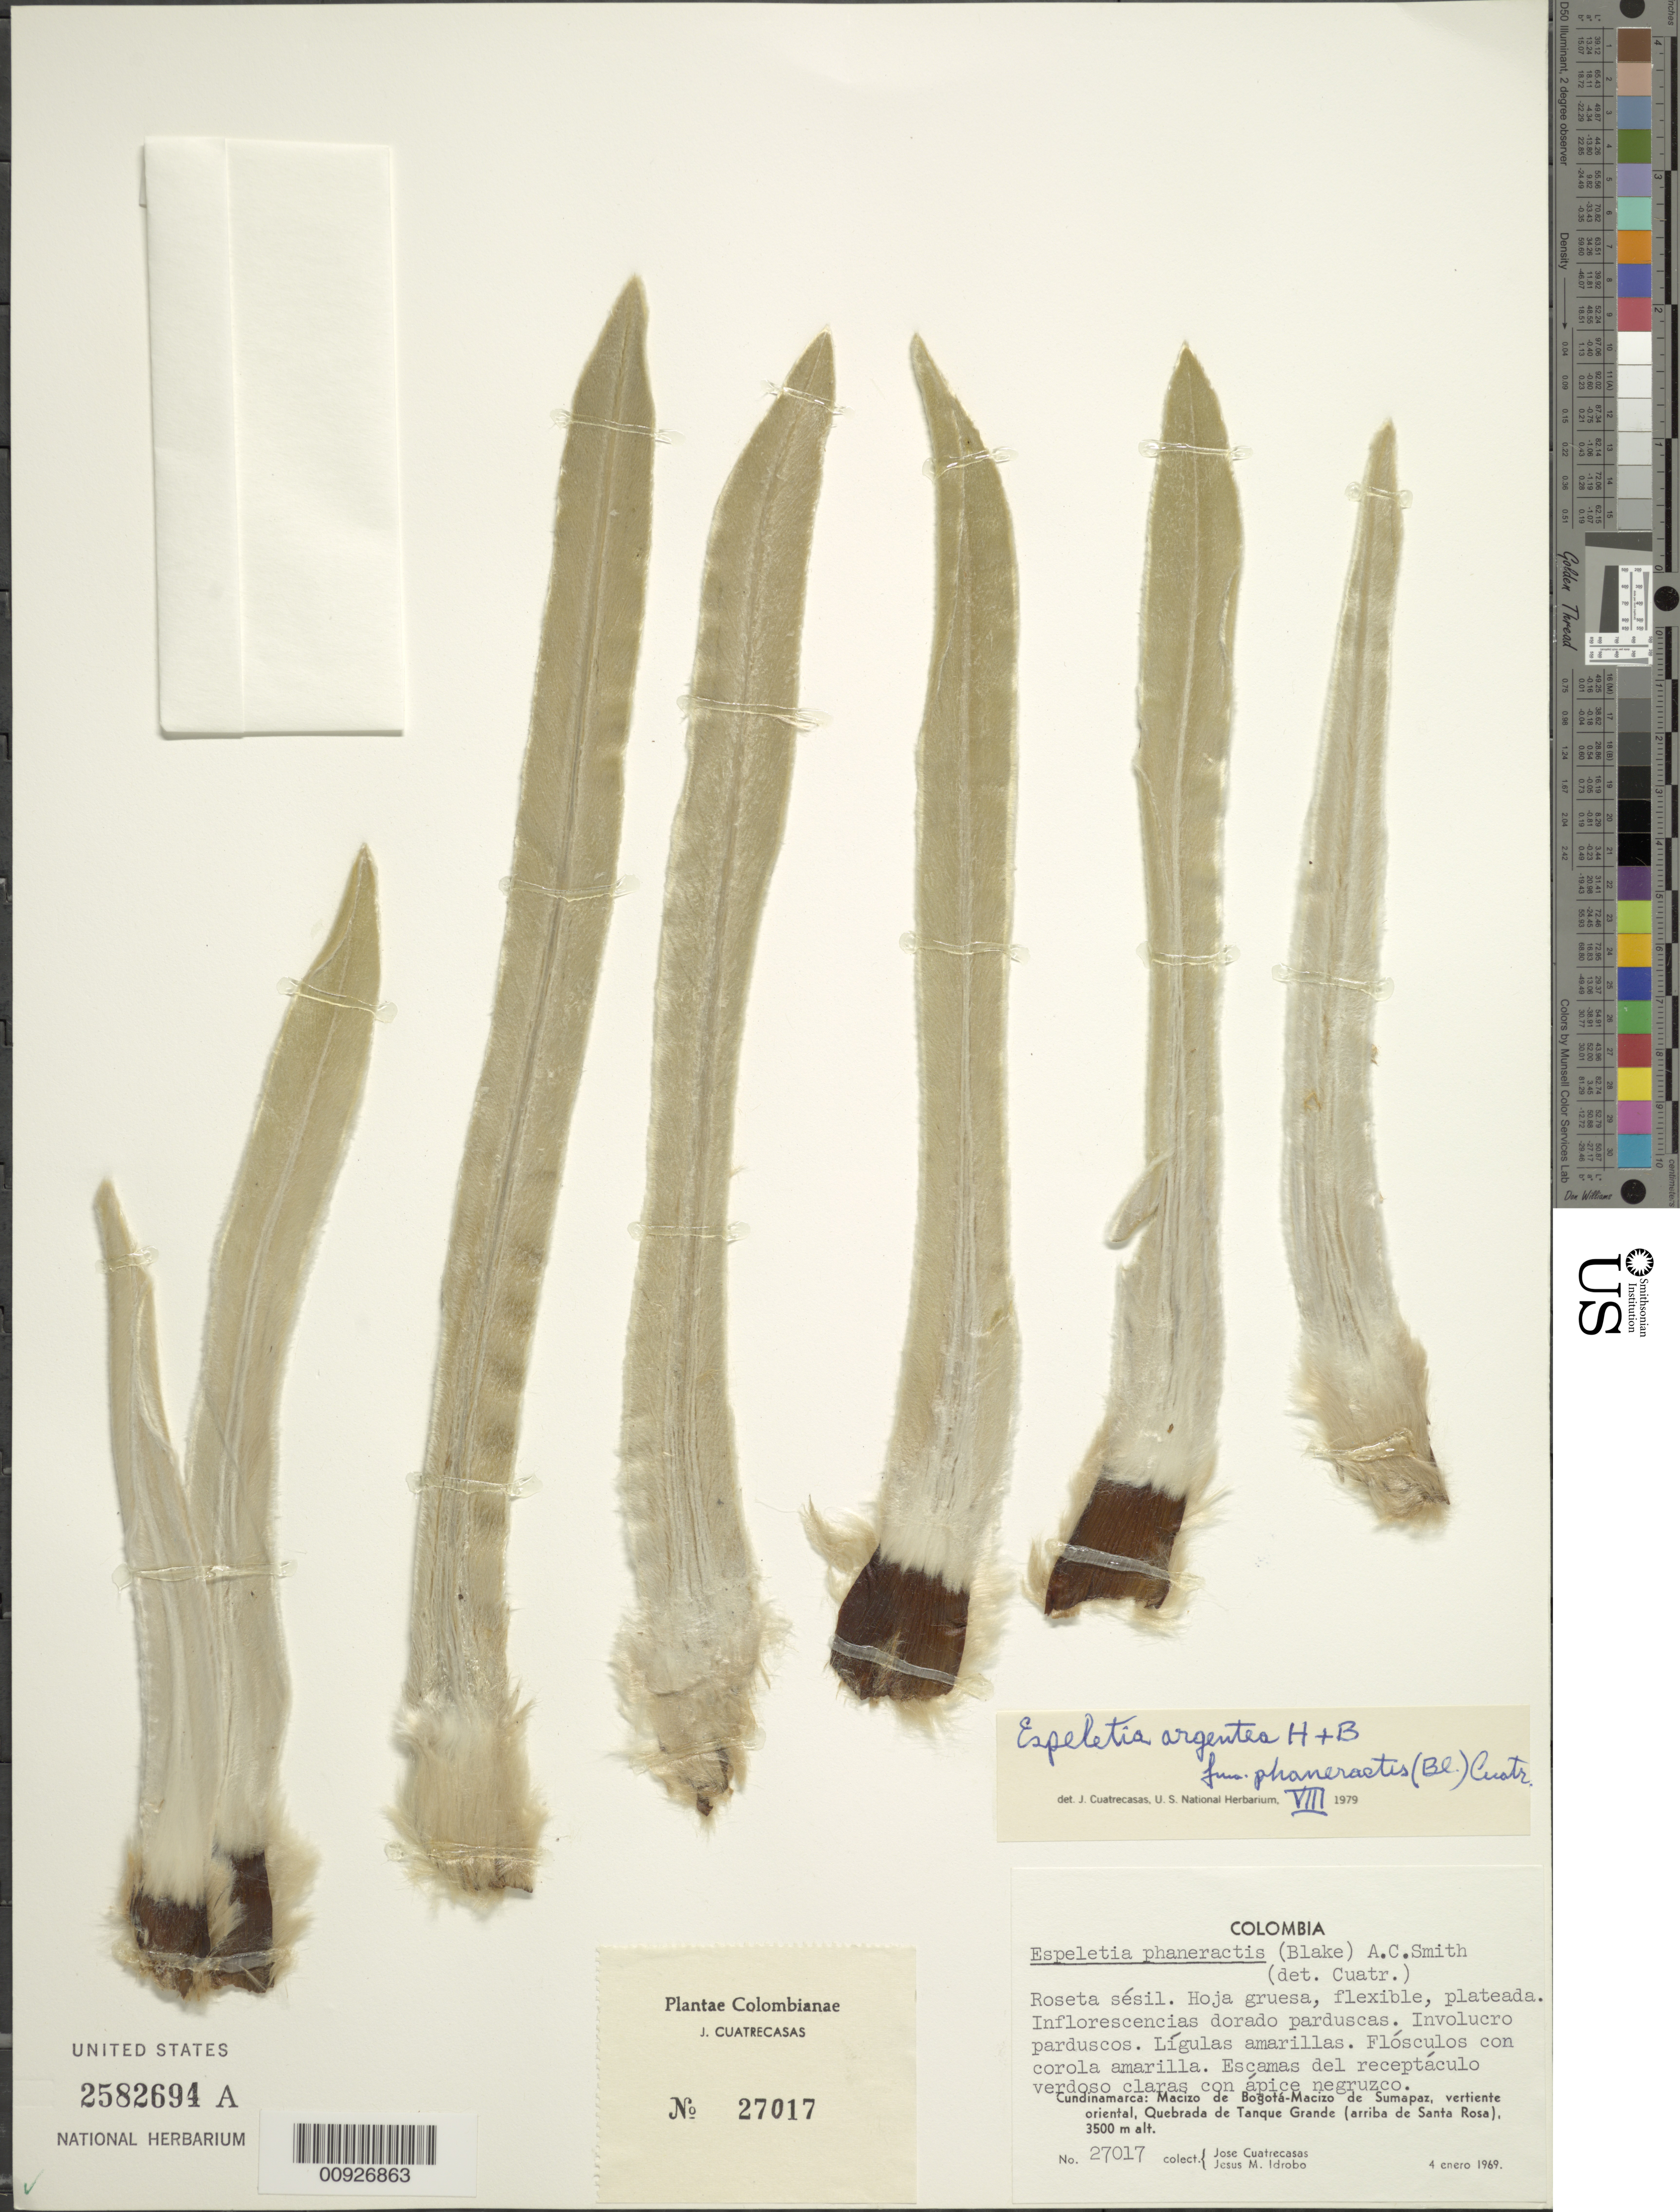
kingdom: Plantae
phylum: Tracheophyta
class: Magnoliopsida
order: Asterales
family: Asteraceae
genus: Espeletia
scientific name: Espeletia argentea f. phaneractis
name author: (S.F. Blake) Cuatrec.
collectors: J. Cuatrecasas & J. M. Idrobo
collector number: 27017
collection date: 1969-01-04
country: Colombia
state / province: Cundinamarca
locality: Macizo de Bogotá-Macizo de Sumapaz, vertiente oriental, Quebrada del Tanque Grande (arriba de Santa Rosa).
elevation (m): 3500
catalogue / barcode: US 2582694A